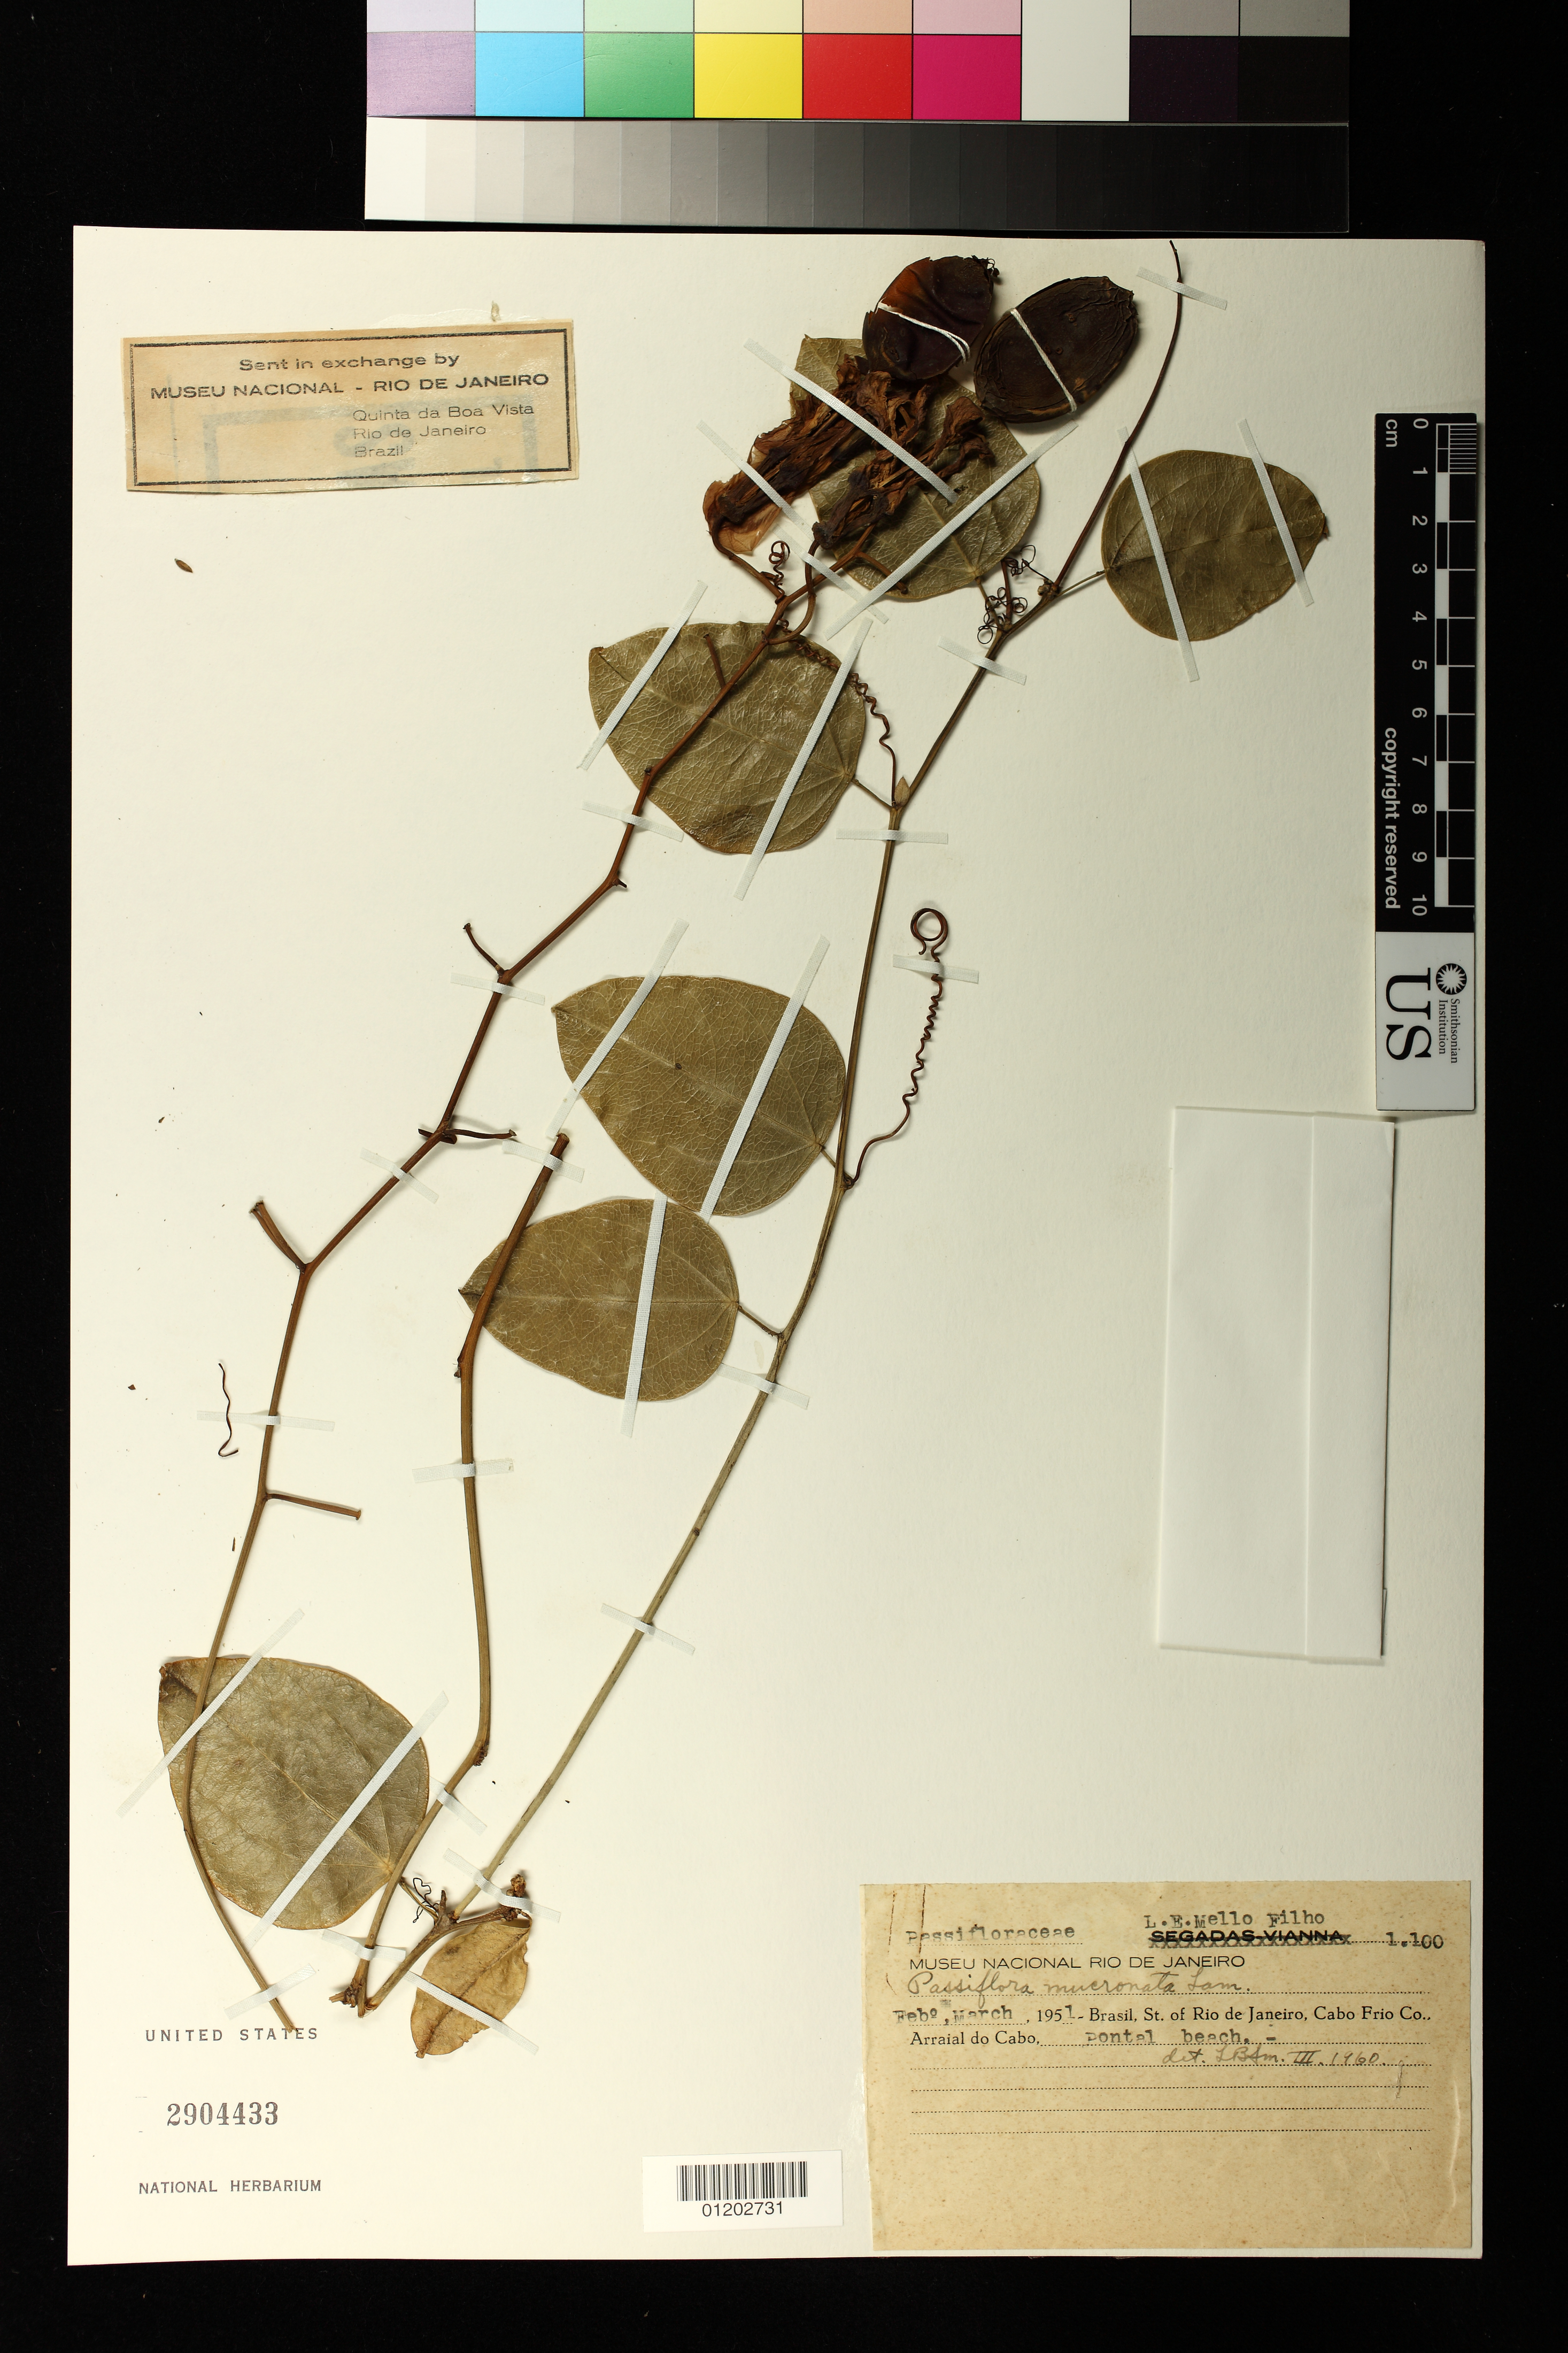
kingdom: Plantae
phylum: Tracheophyta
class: Magnoliopsida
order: Malpighiales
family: Passifloraceae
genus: Passiflora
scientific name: Passiflora mucronata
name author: Sessé & Moc.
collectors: L. Filho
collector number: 1100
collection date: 1951-02-01/1951-03-31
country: Brazil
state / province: Rio de Janeiro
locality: Arraial do Cabo, pontal beach. Cabo Frio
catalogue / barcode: US 2904433